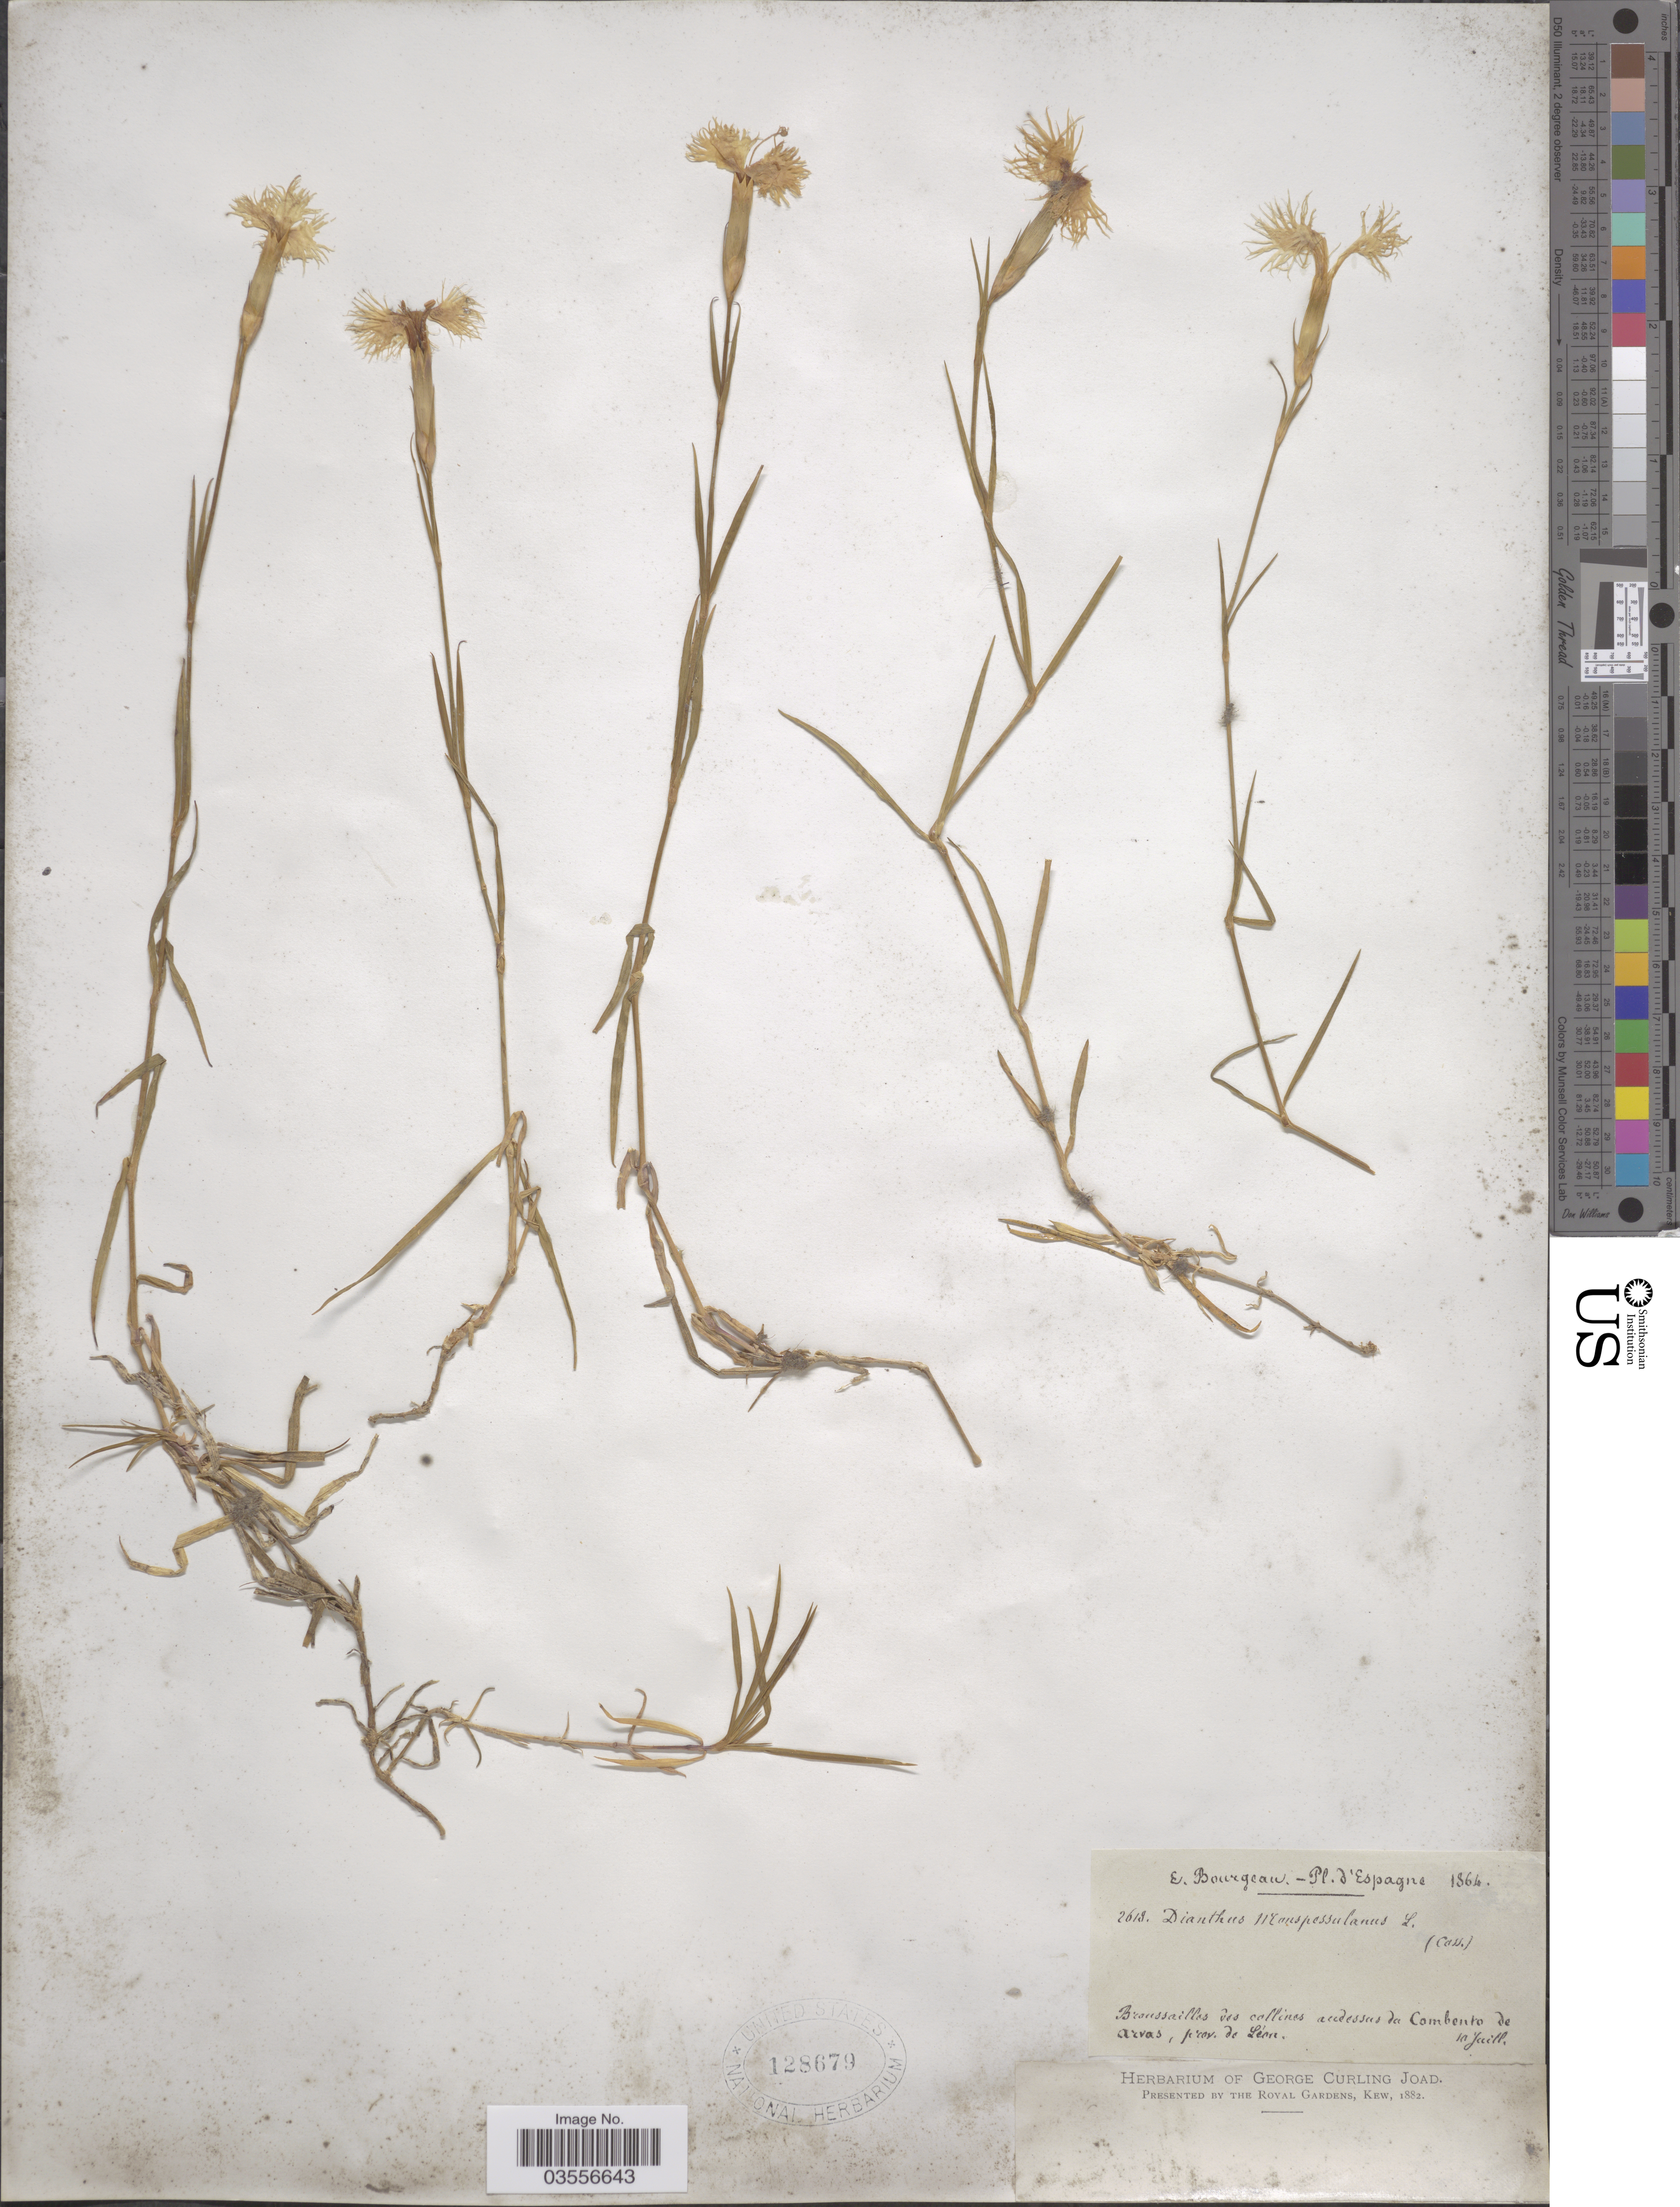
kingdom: Plantae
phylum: Tracheophyta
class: Magnoliopsida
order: Caryophyllales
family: Caryophyllaceae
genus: Dianthus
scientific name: Dianthus monspessulanus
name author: L.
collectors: E. Bourgeau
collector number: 2618*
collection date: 1864-07-10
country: Spain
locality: Espagne. Broussailles des collines au dessus du Combento de arvas, prov. de Léon.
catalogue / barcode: US 128679